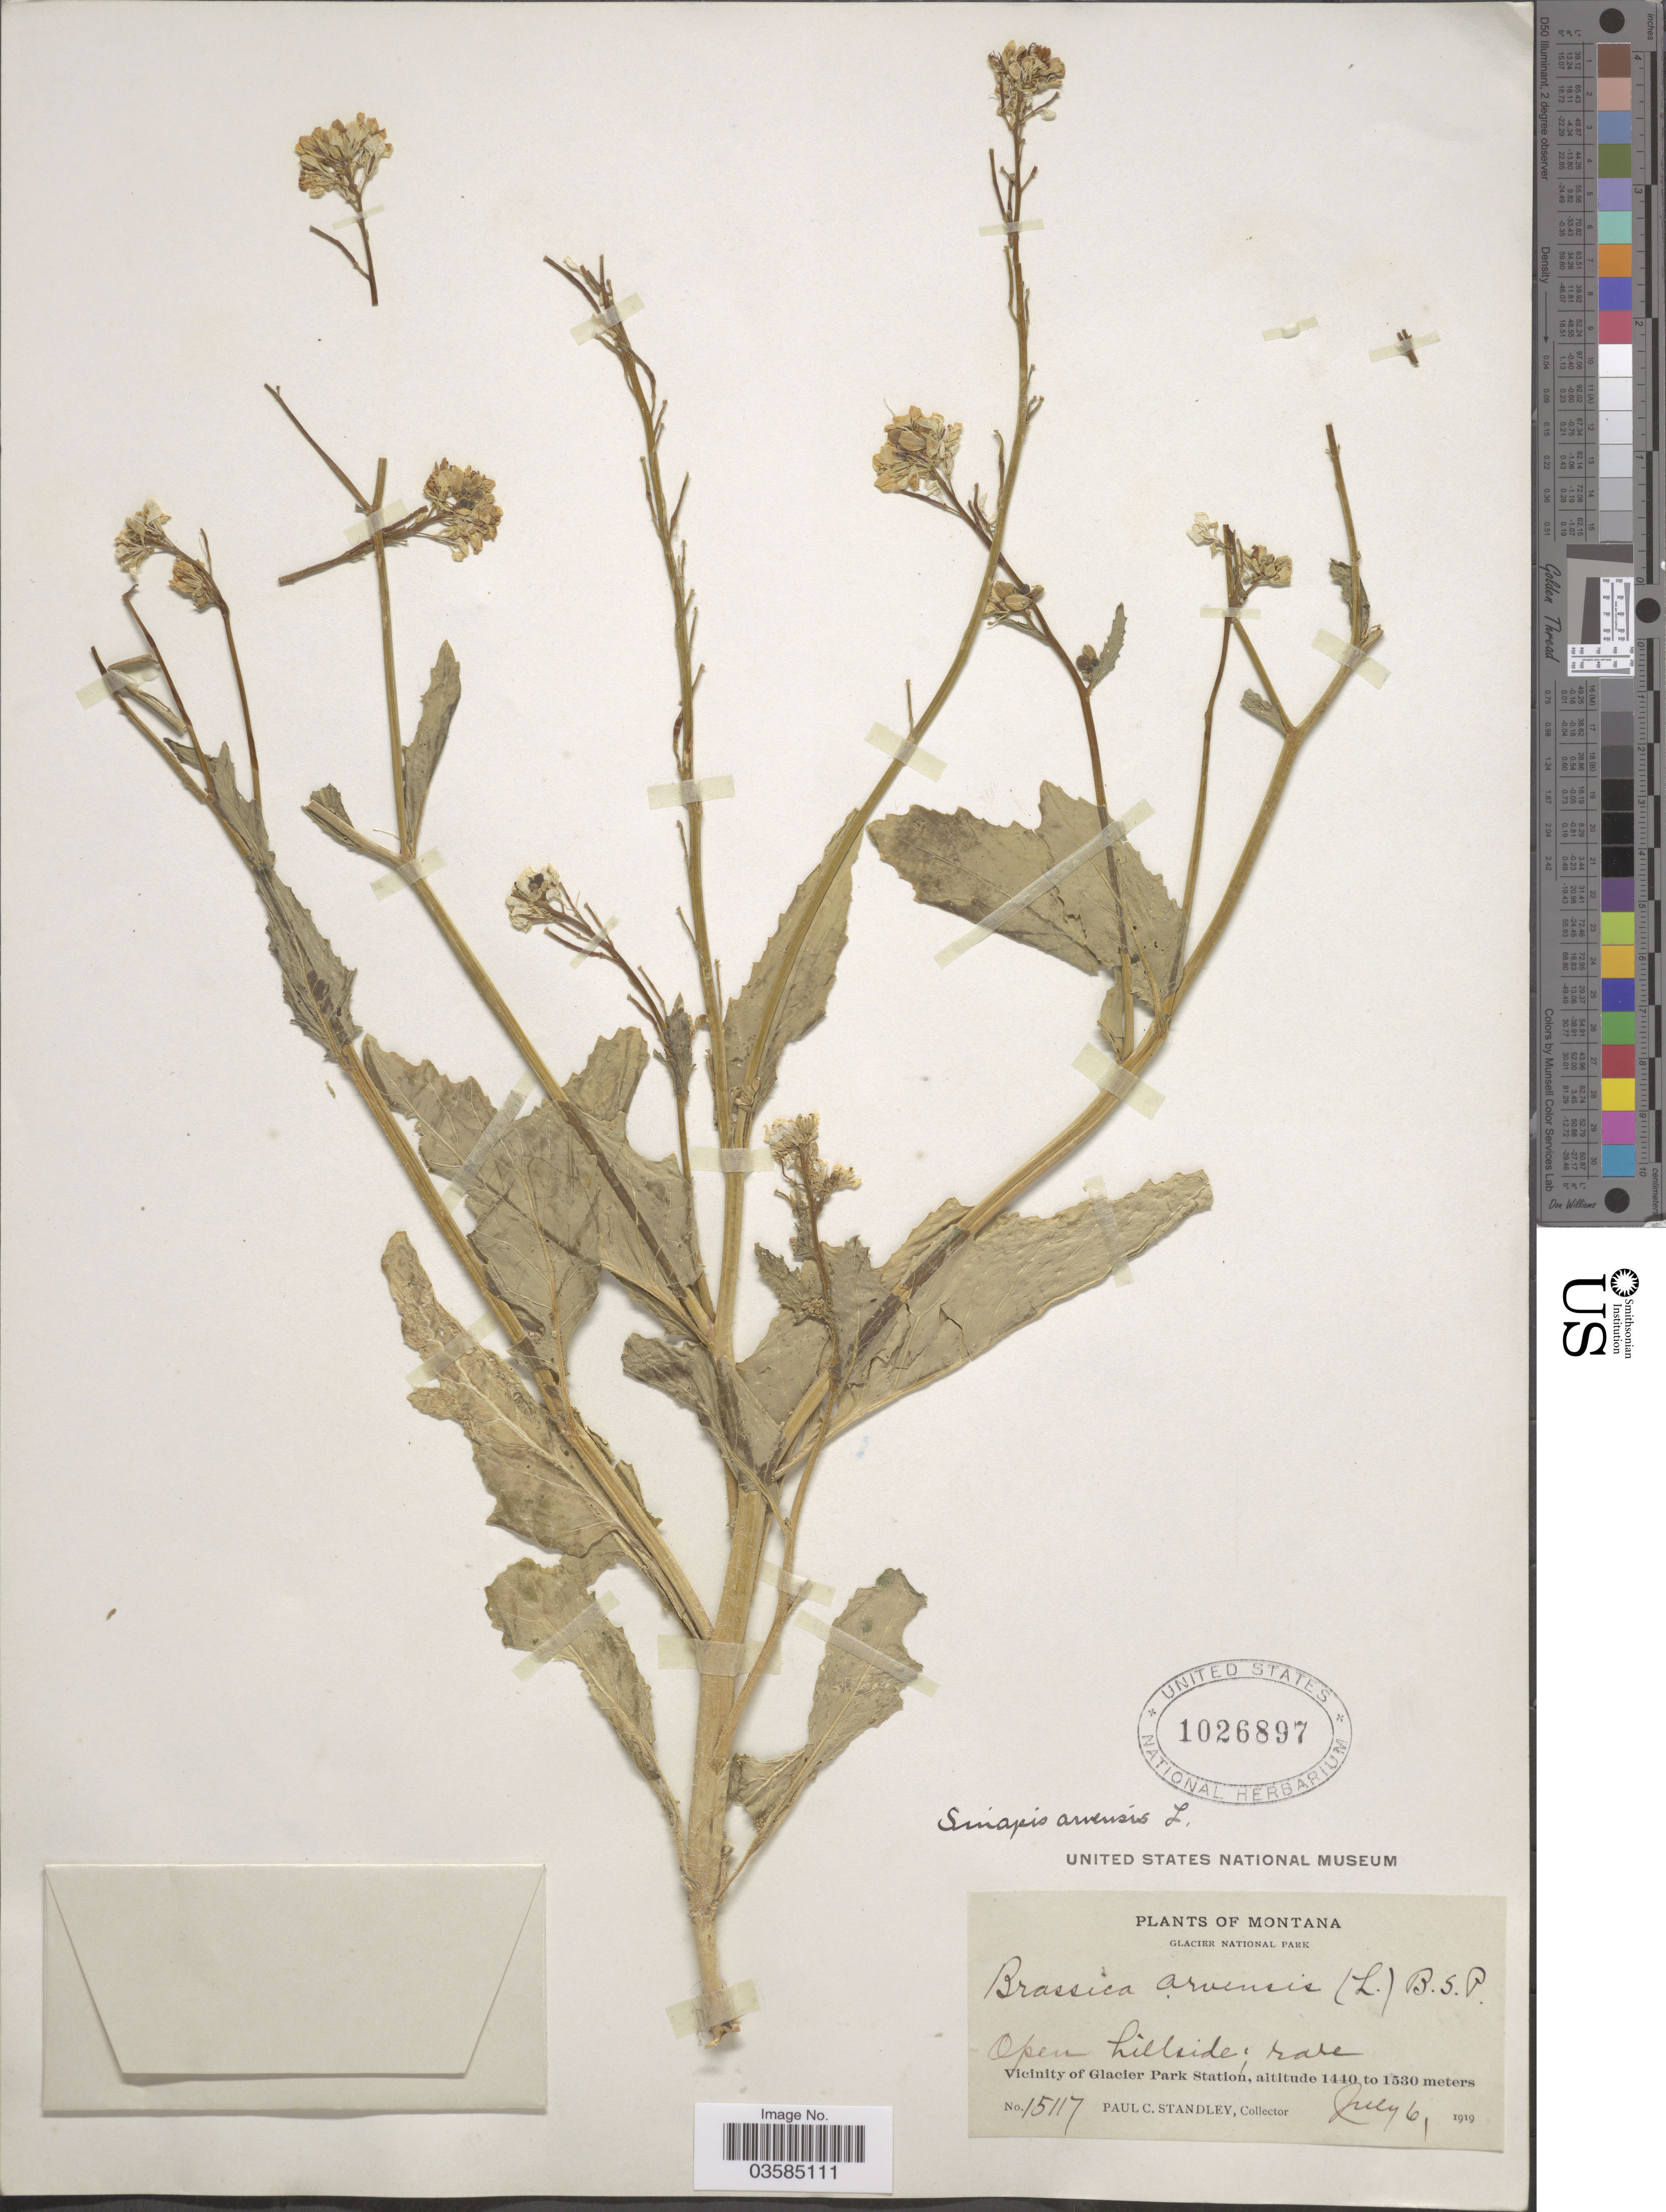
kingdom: Plantae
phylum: Tracheophyta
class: Magnoliopsida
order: Brassicales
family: Brassicaceae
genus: Brassica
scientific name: Brassica kaber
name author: (DC.) L.C. Wheeler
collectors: P. C. Standley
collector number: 15117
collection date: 1919-07-06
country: United States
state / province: Montana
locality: Open hillside. Vicinity of Glacier Park Station.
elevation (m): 1440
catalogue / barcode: US 1026897